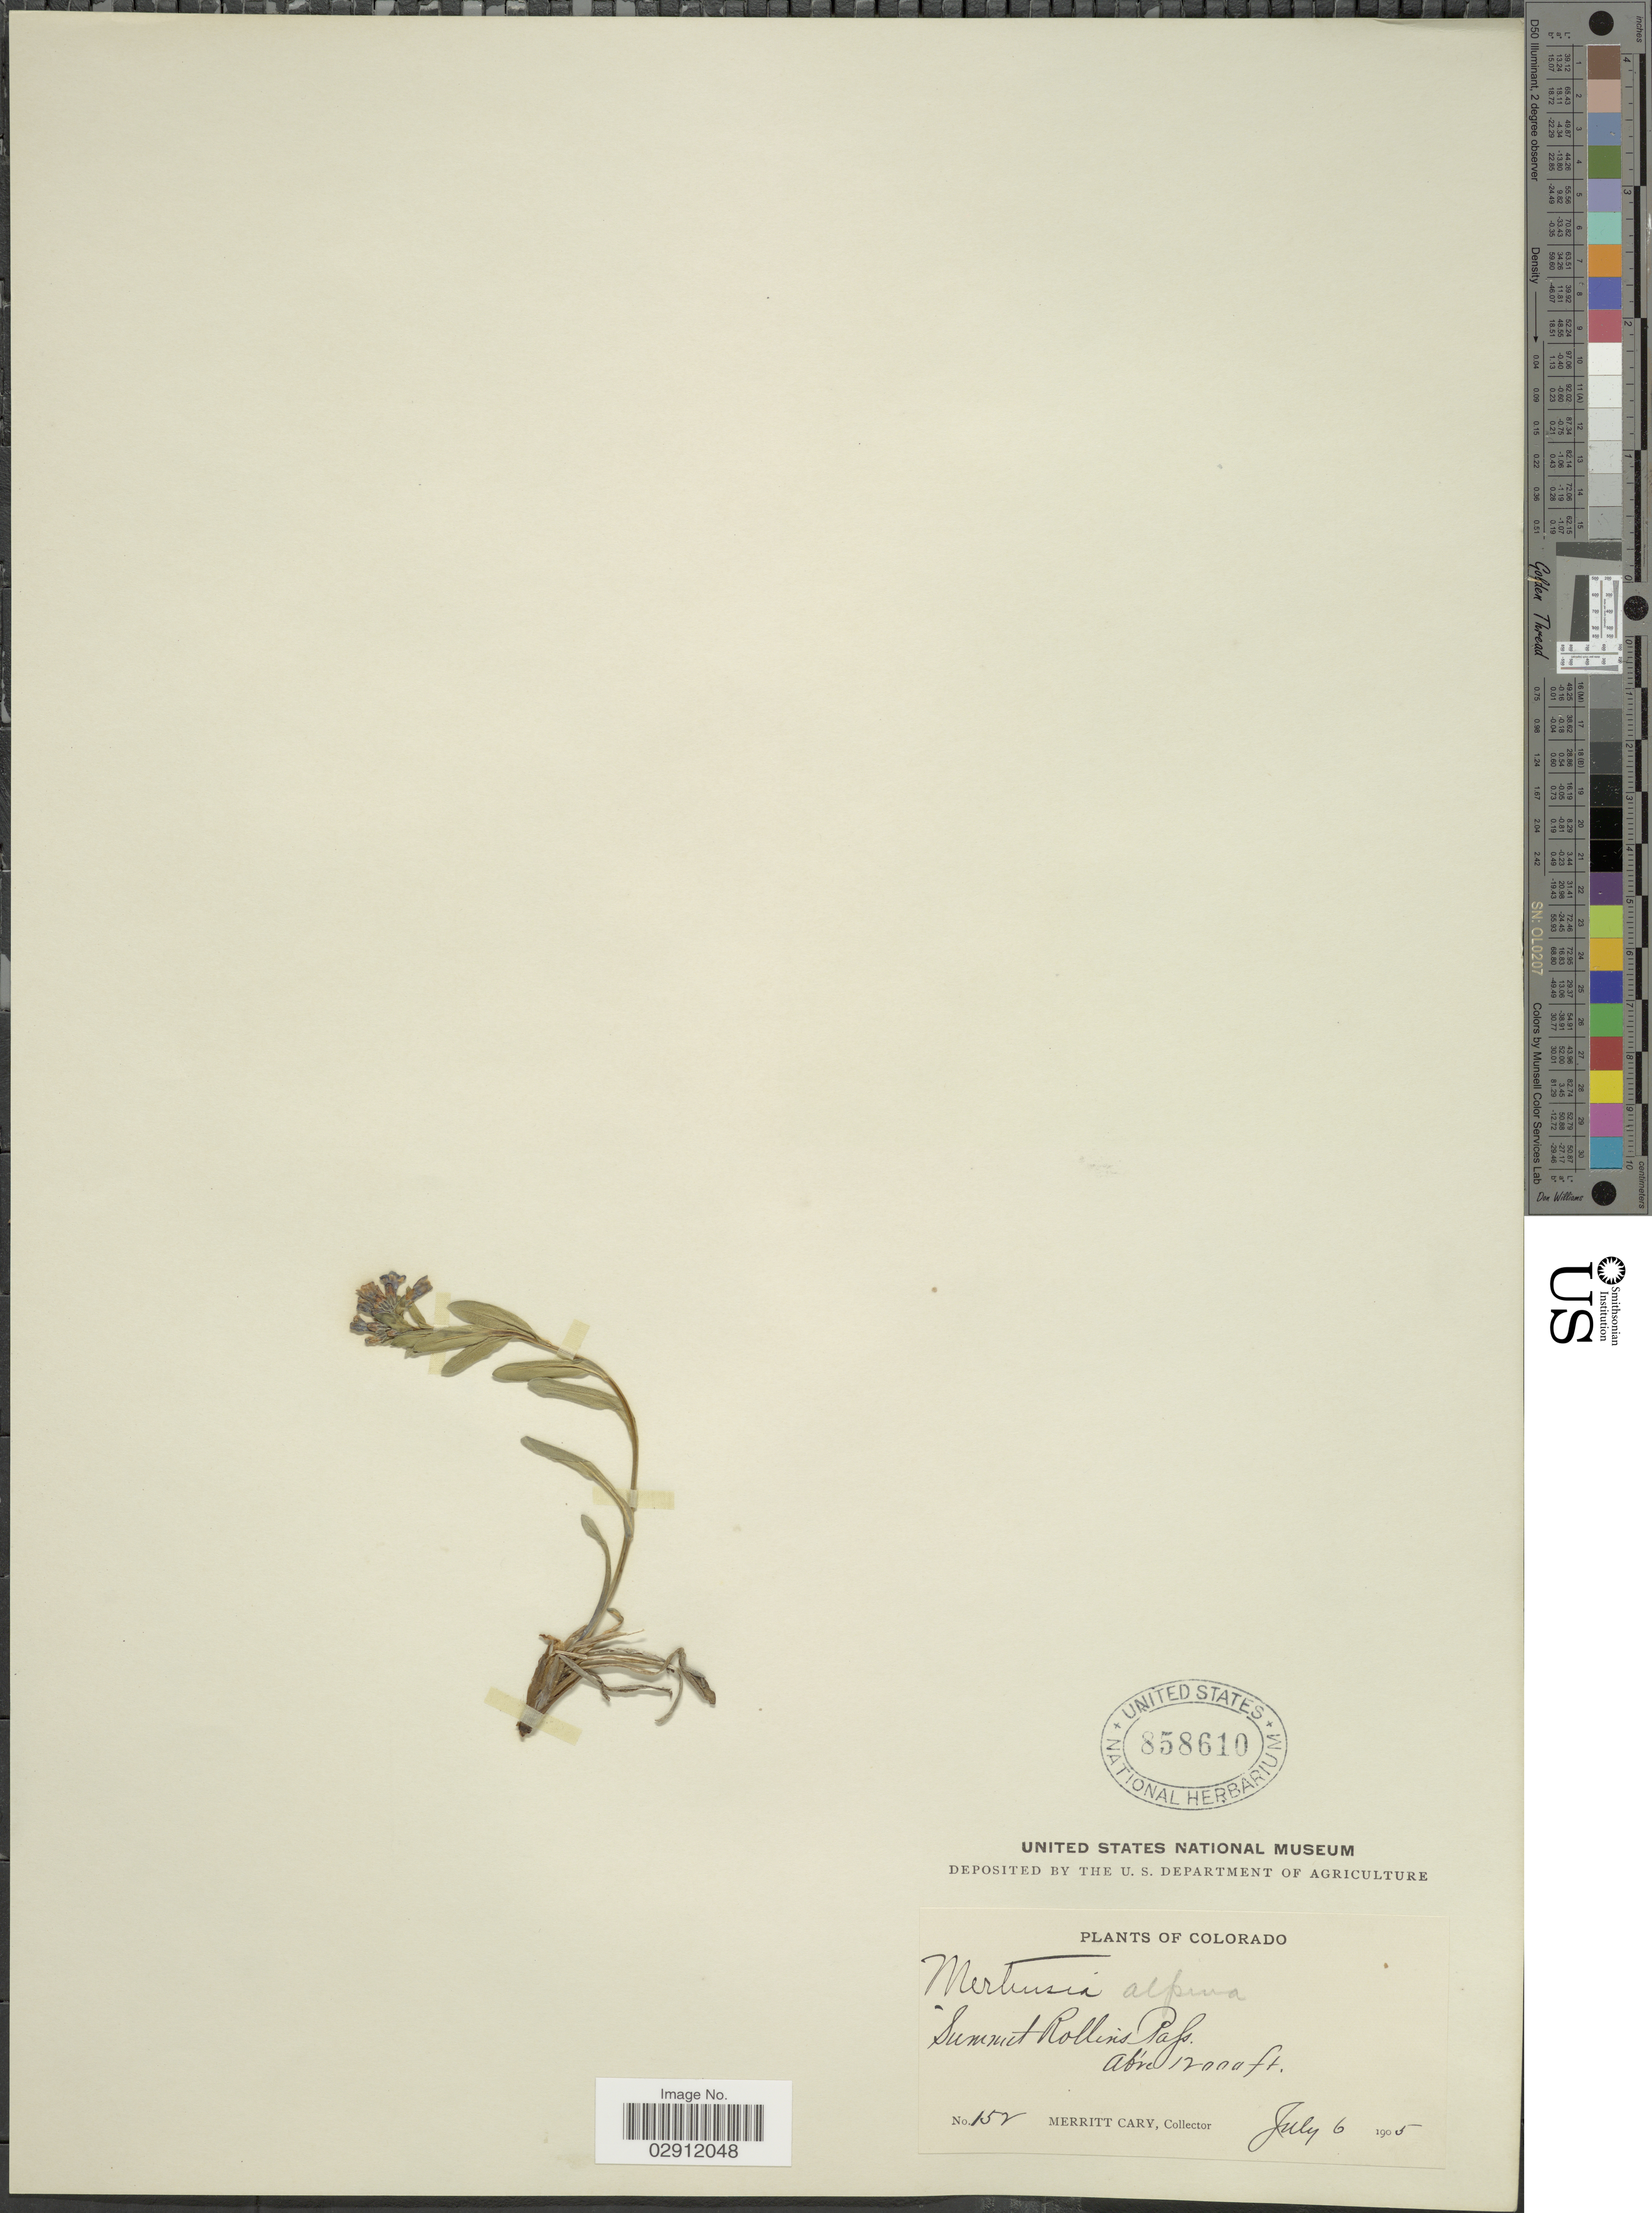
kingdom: Plantae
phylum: Tracheophyta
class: Magnoliopsida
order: Boraginales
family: Boraginaceae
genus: Mertensia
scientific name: Mertensia alpina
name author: (Torr.) G. Don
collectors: M. Cary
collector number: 152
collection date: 1905-07-06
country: United States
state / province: Colorado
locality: Summit Rollin's Rafs.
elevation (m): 3658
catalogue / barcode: US 858610